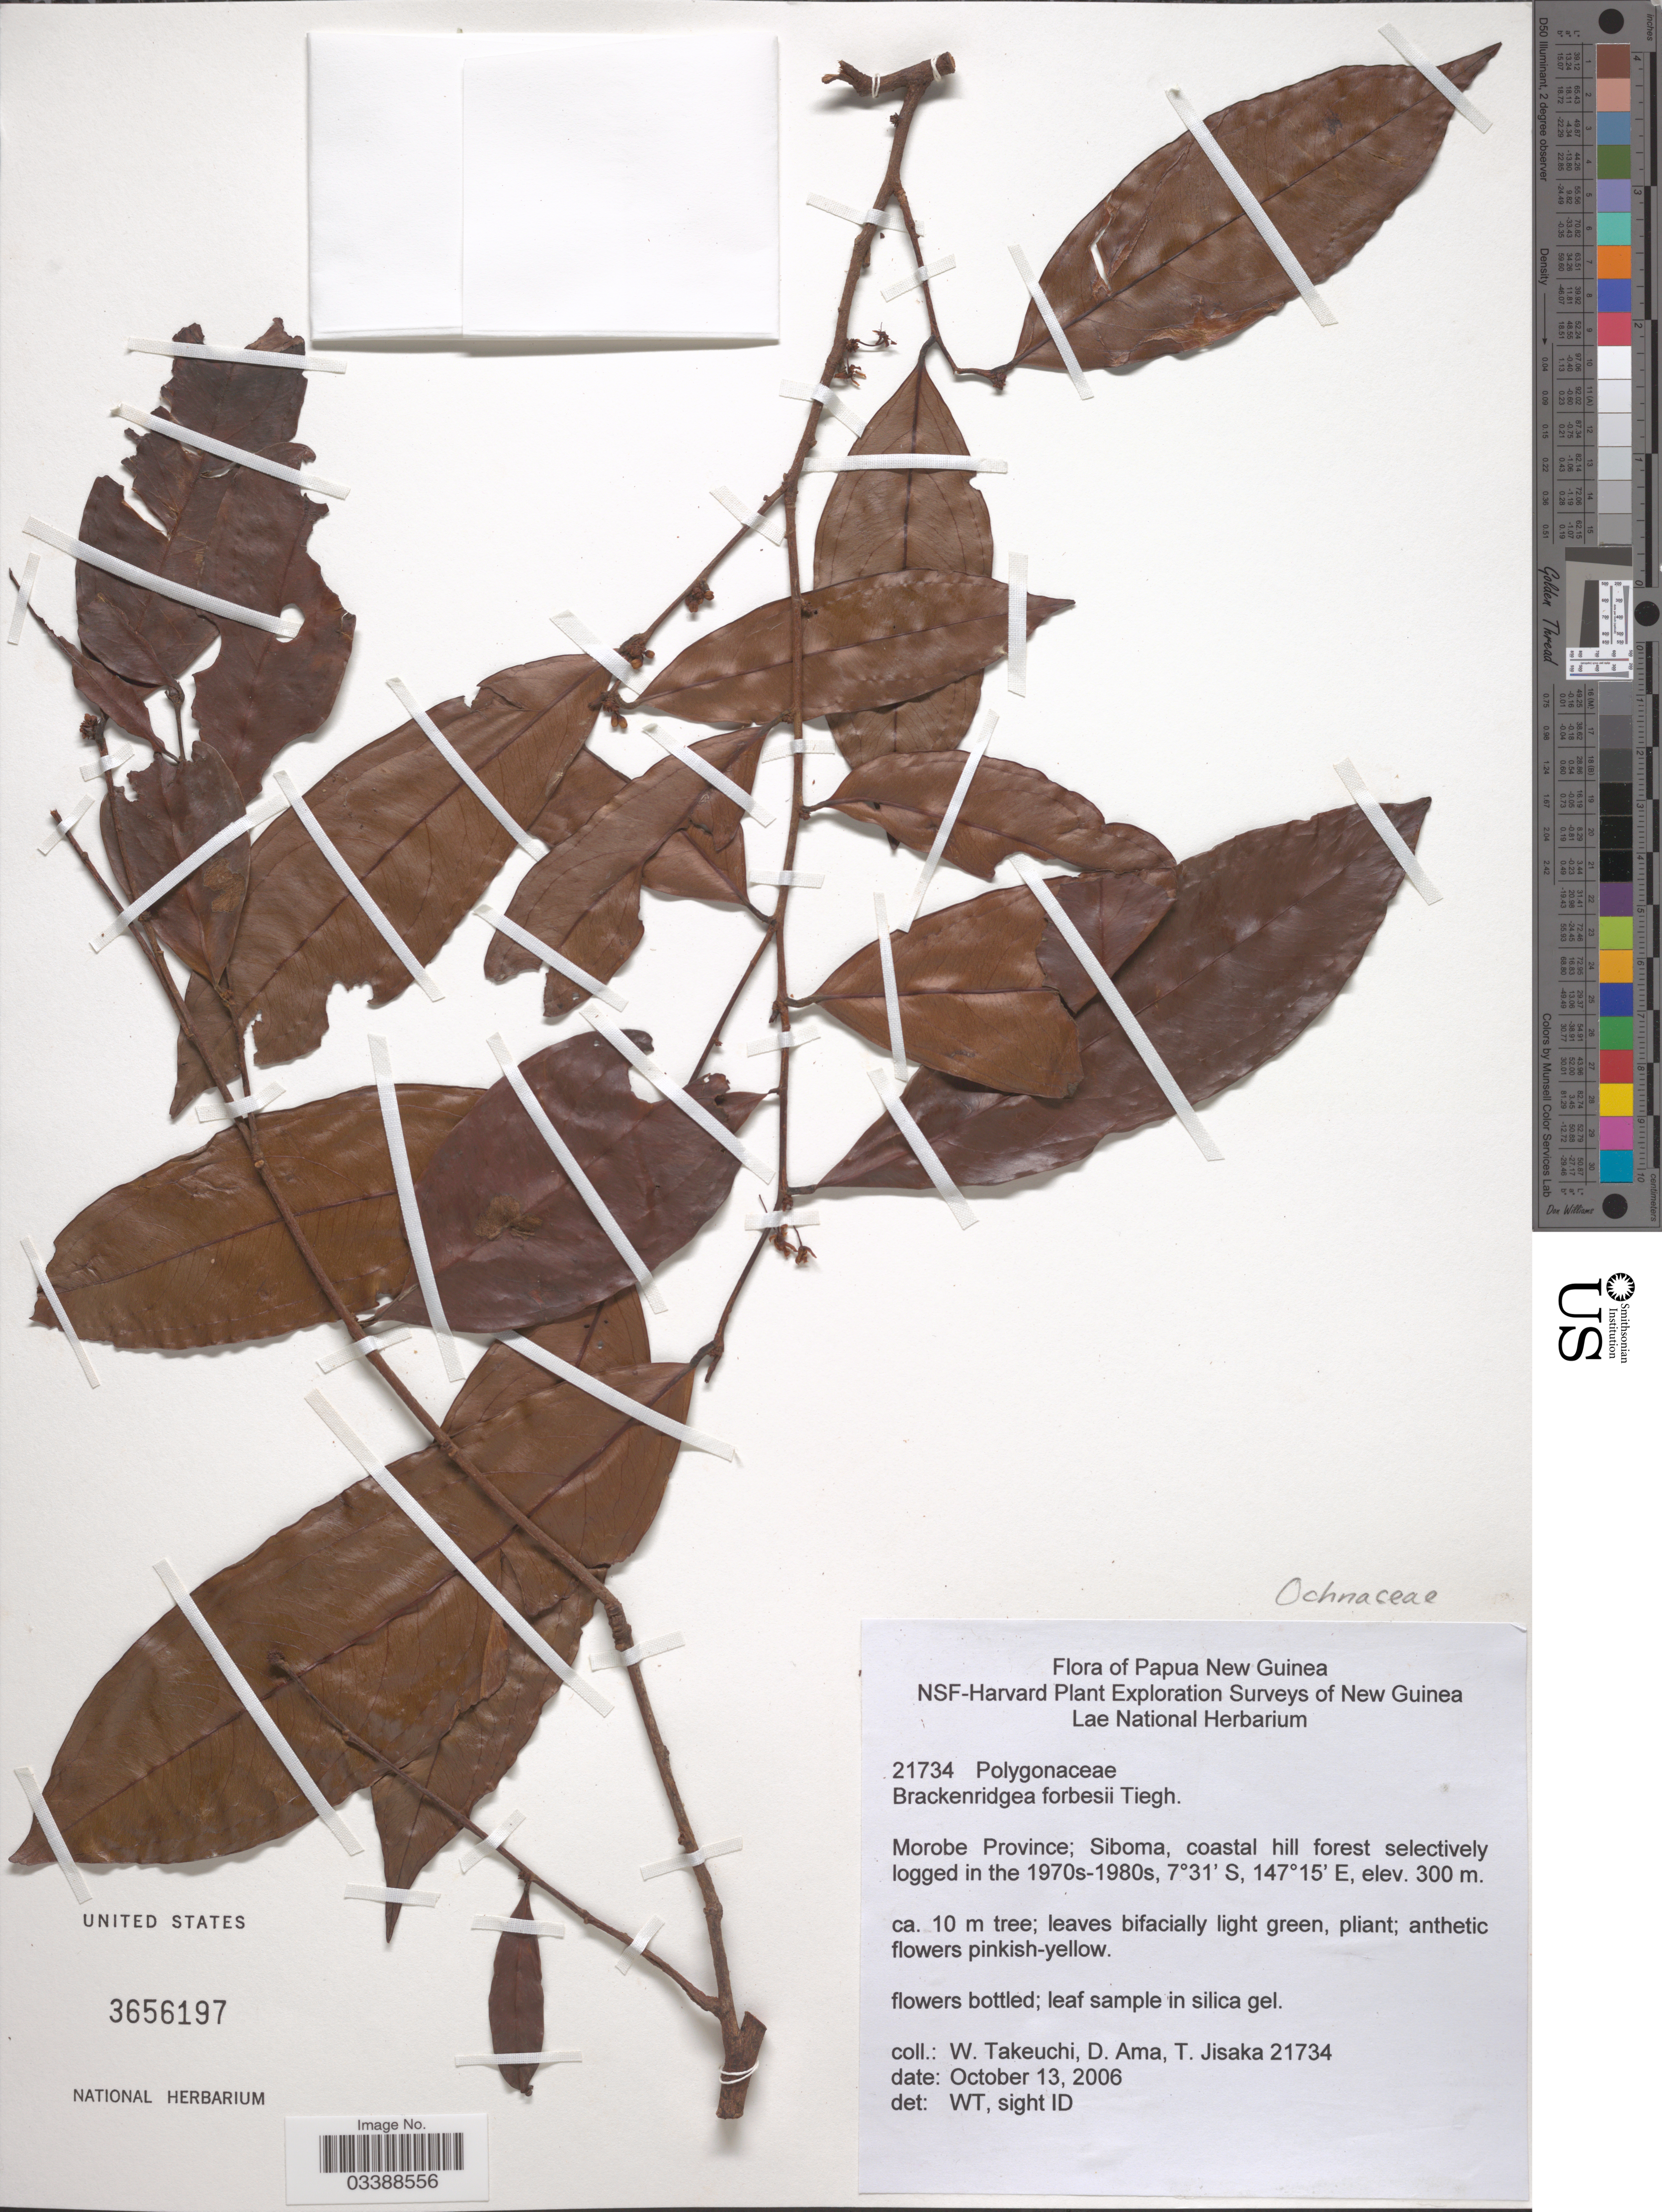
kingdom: Plantae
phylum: Tracheophyta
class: Magnoliopsida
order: Malpighiales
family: Ochnaceae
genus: Brackenridgea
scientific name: Brackenridgea forbesii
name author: Tiegh.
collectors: W. Takeuchi, D. Ama & T. Jisaka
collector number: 21734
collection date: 2006-10-13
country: Papua New Guinea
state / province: Morobe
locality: New Guinea [unsure placement] Siboma, coastal hill forest.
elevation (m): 300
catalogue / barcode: US 3656197